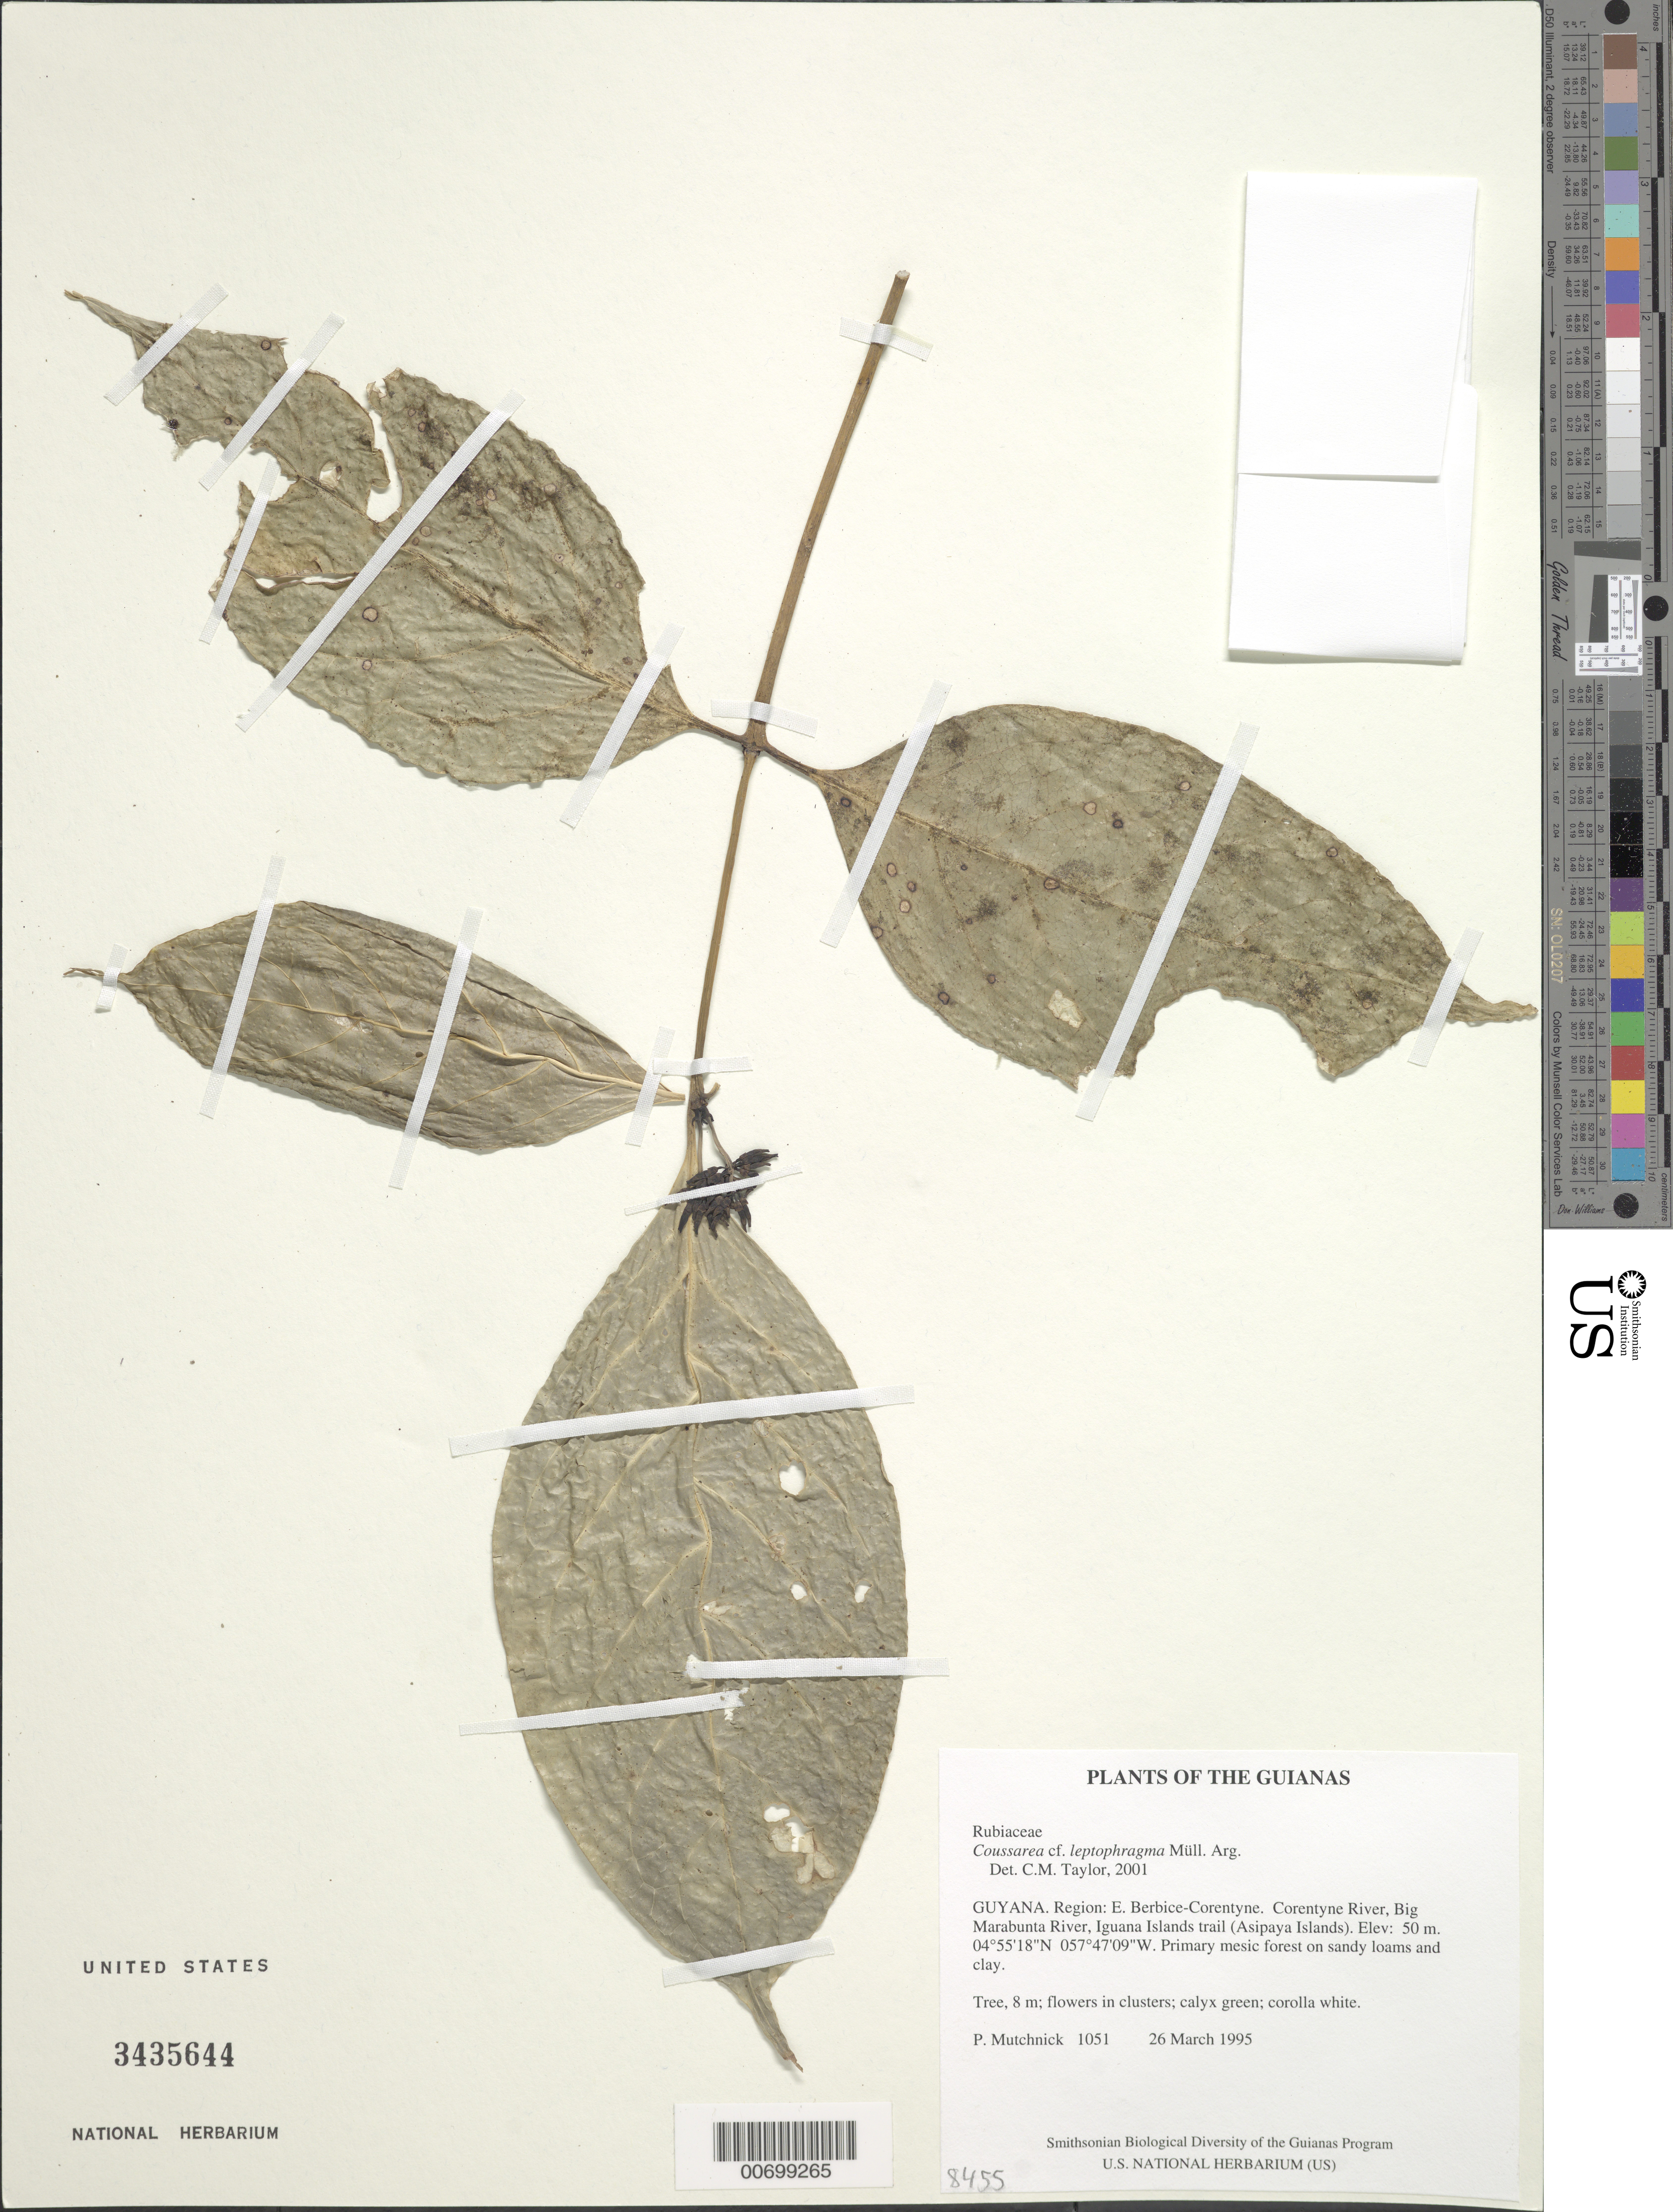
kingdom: Plantae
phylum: Tracheophyta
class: Magnoliopsida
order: Gentianales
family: Rubiaceae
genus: Coussarea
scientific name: Coussarea leptophragma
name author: Müll. Arg.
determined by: Taylor, Charlotte M.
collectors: P. Mutchnick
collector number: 1051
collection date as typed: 26 March 1995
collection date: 1995-03-26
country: Guyana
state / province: E. Berbice-Corentyne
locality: Corentyne River, Big Marabunta River, Iguana Islands trail (Asipaya Islands)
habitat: Primary mesic forest on sandy loams and clay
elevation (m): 50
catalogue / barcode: US 3435644